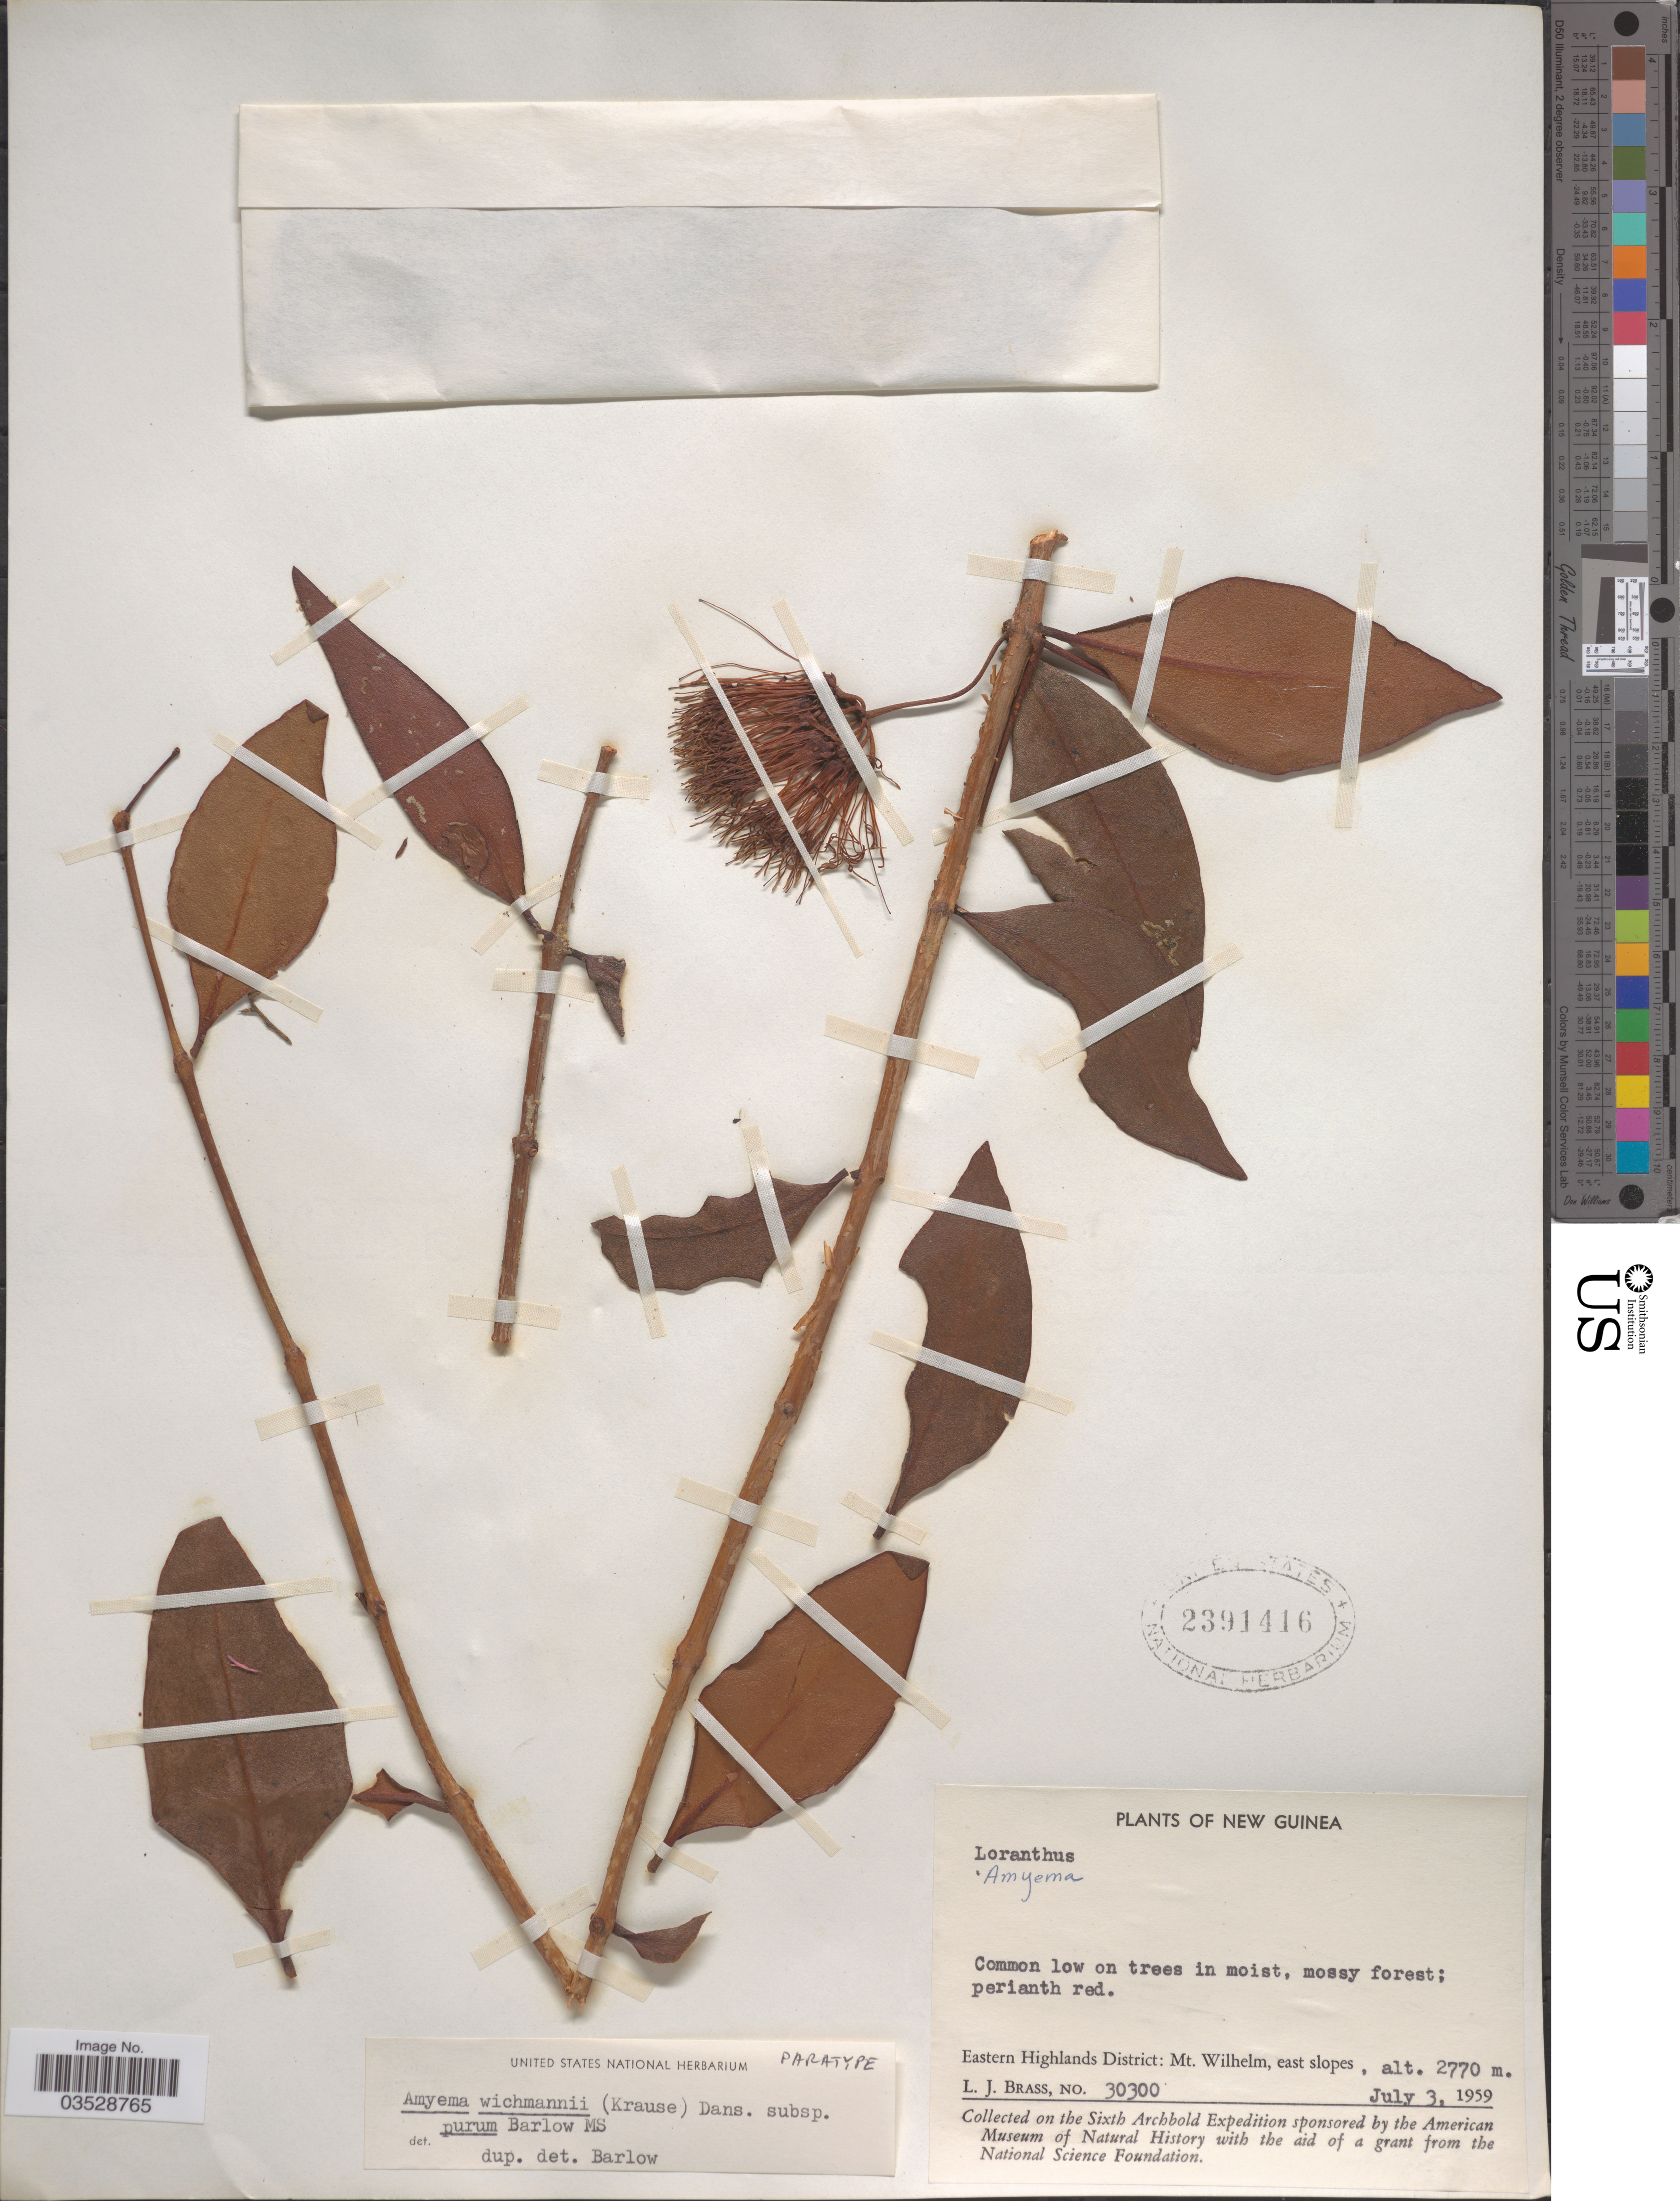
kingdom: Plantae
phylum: Tracheophyta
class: Magnoliopsida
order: Santalales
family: Loranthaceae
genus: Amyema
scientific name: Amyema wichmannii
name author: (K. Krause) Danser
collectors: L. J. Brass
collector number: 30300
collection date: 1959-07-03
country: Papua New Guinea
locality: New Guinea. Eastern Highlands District: Mt. Wilhelm, east slopes.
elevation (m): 2770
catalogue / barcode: US 2391416